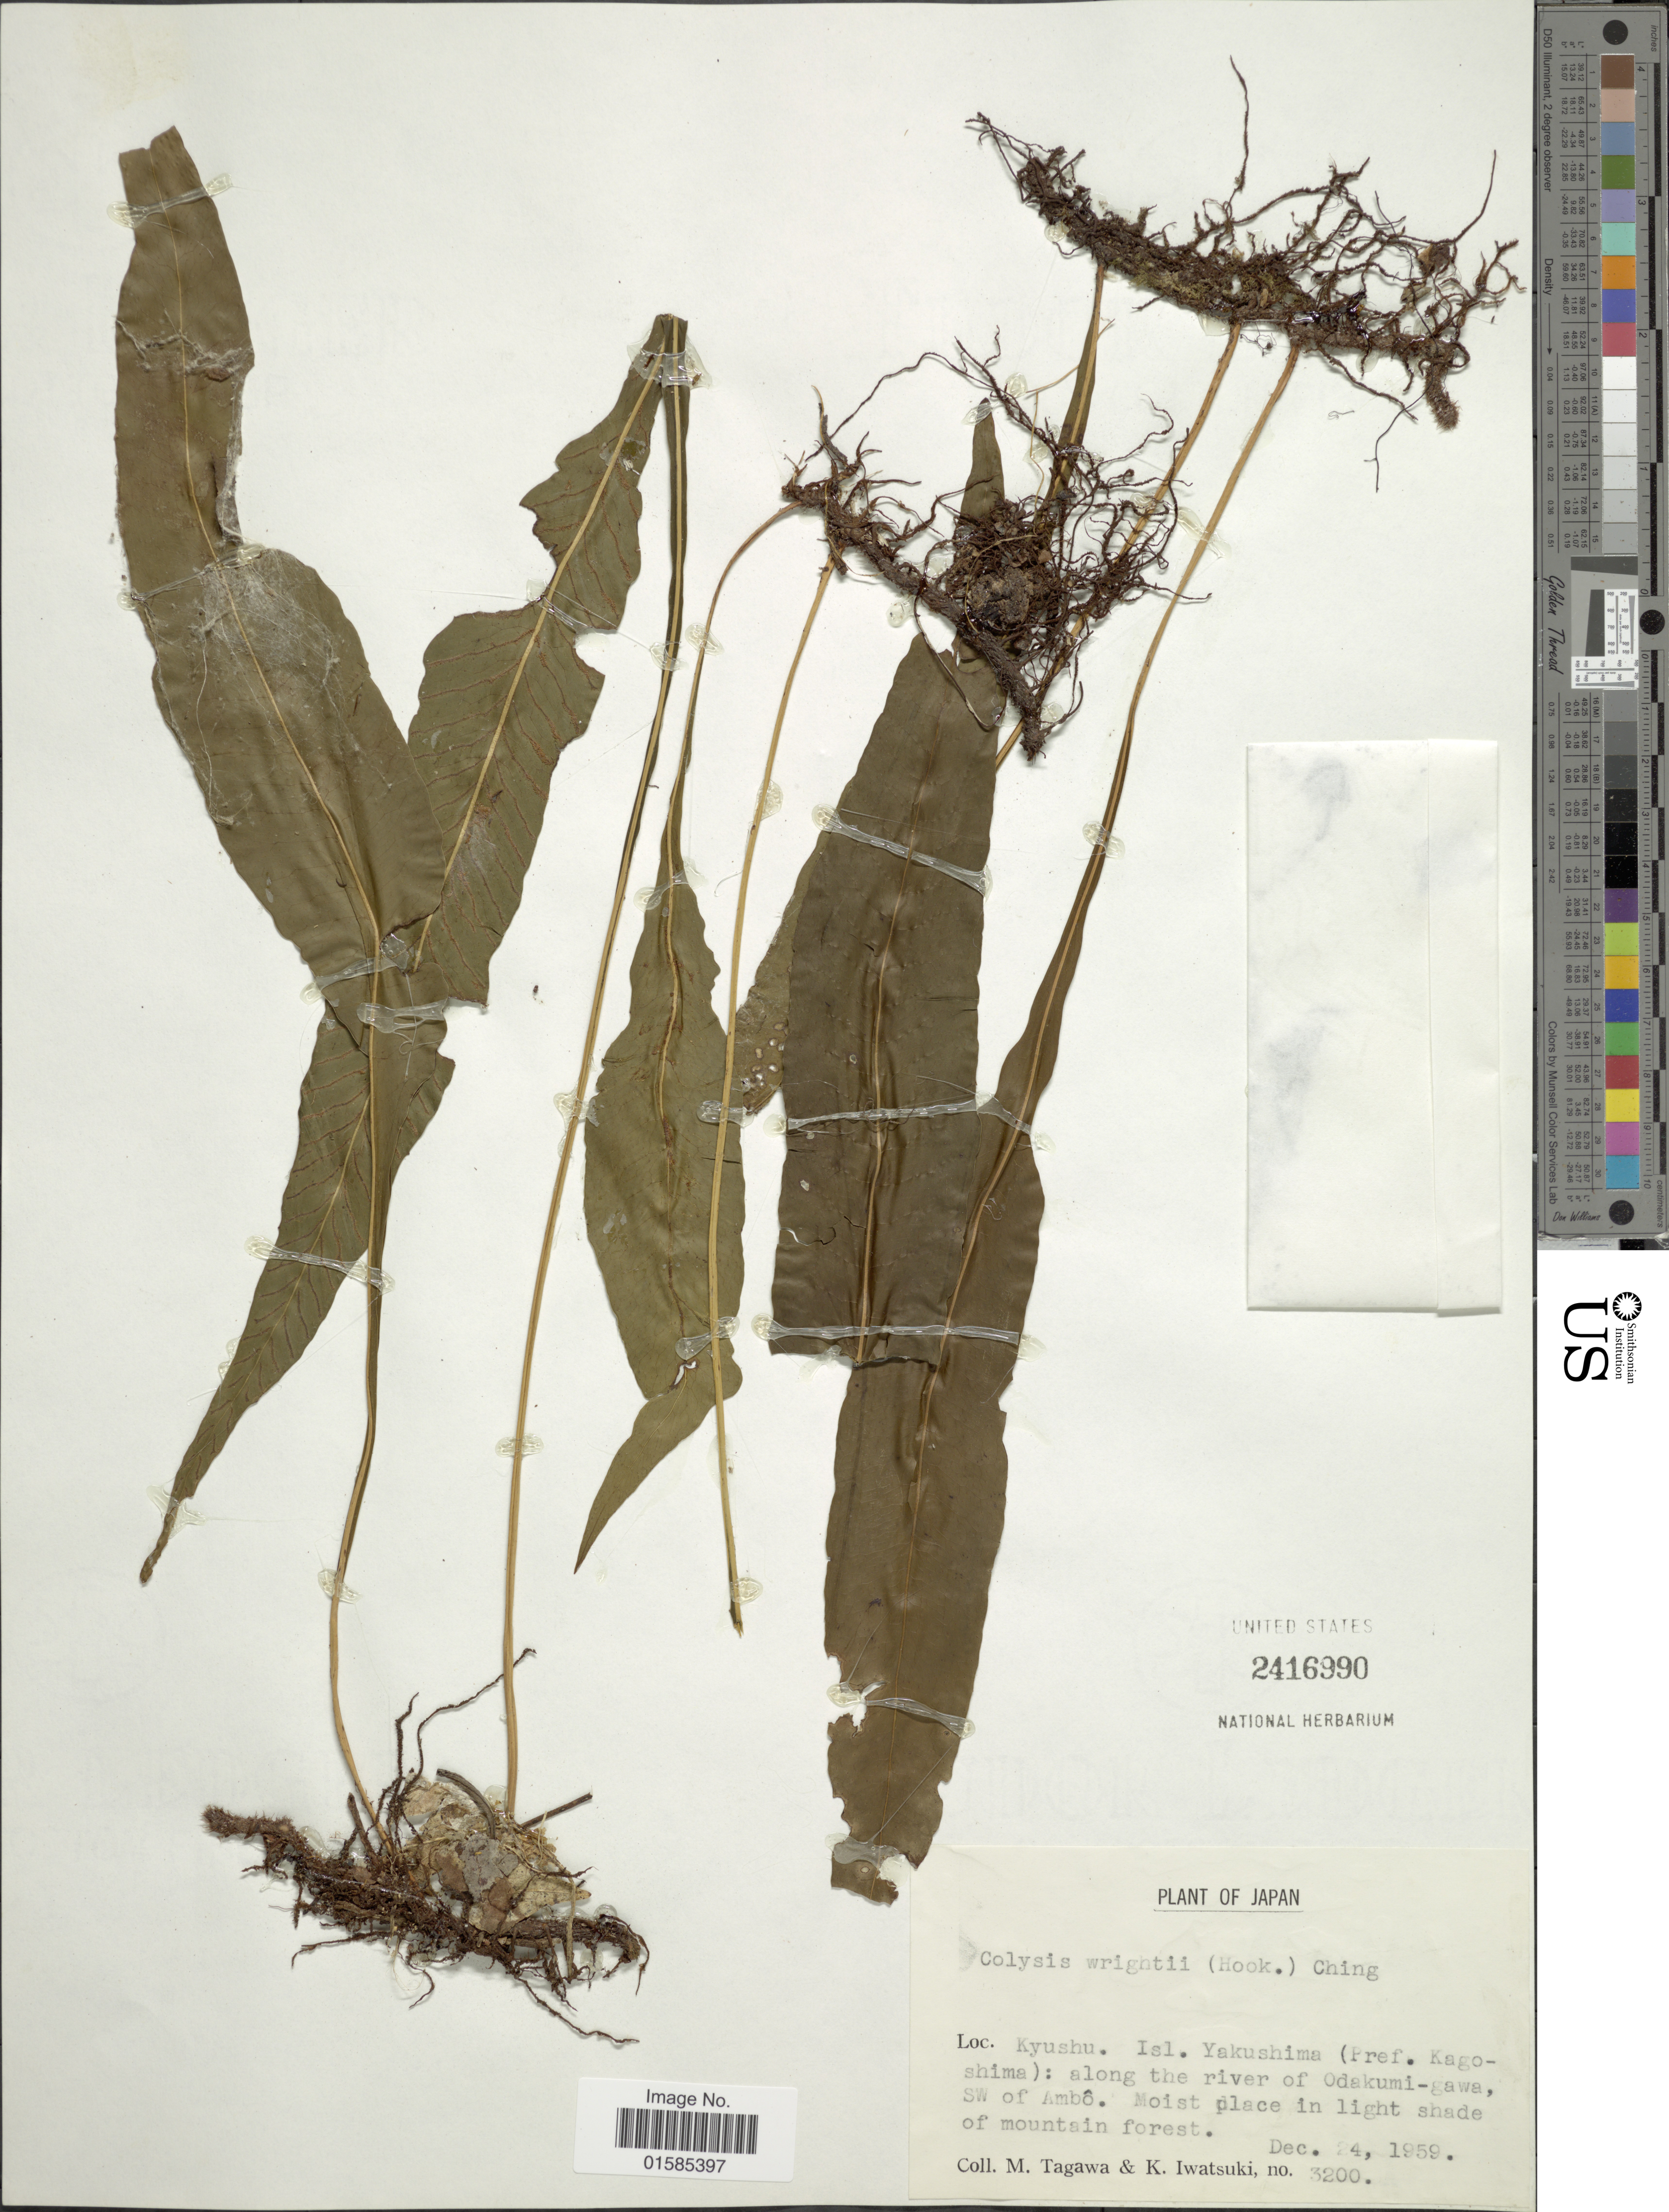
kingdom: Plantae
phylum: Tracheophyta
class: Polypodiopsida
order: Polypodiales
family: Polypodiaceae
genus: Leptochilus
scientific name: Leptochilus wrightii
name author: (Hook.) X.C. Zhang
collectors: M. Tagawa & K. Iwatsuki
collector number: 3200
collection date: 1959-12-24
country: Japan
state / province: Kagosima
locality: Japan, Kyushu. Isl. Yakushima (Pref. Kagoshima) : along the river of Odakumi-gawa, SW of Ambo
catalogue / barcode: US 2416990